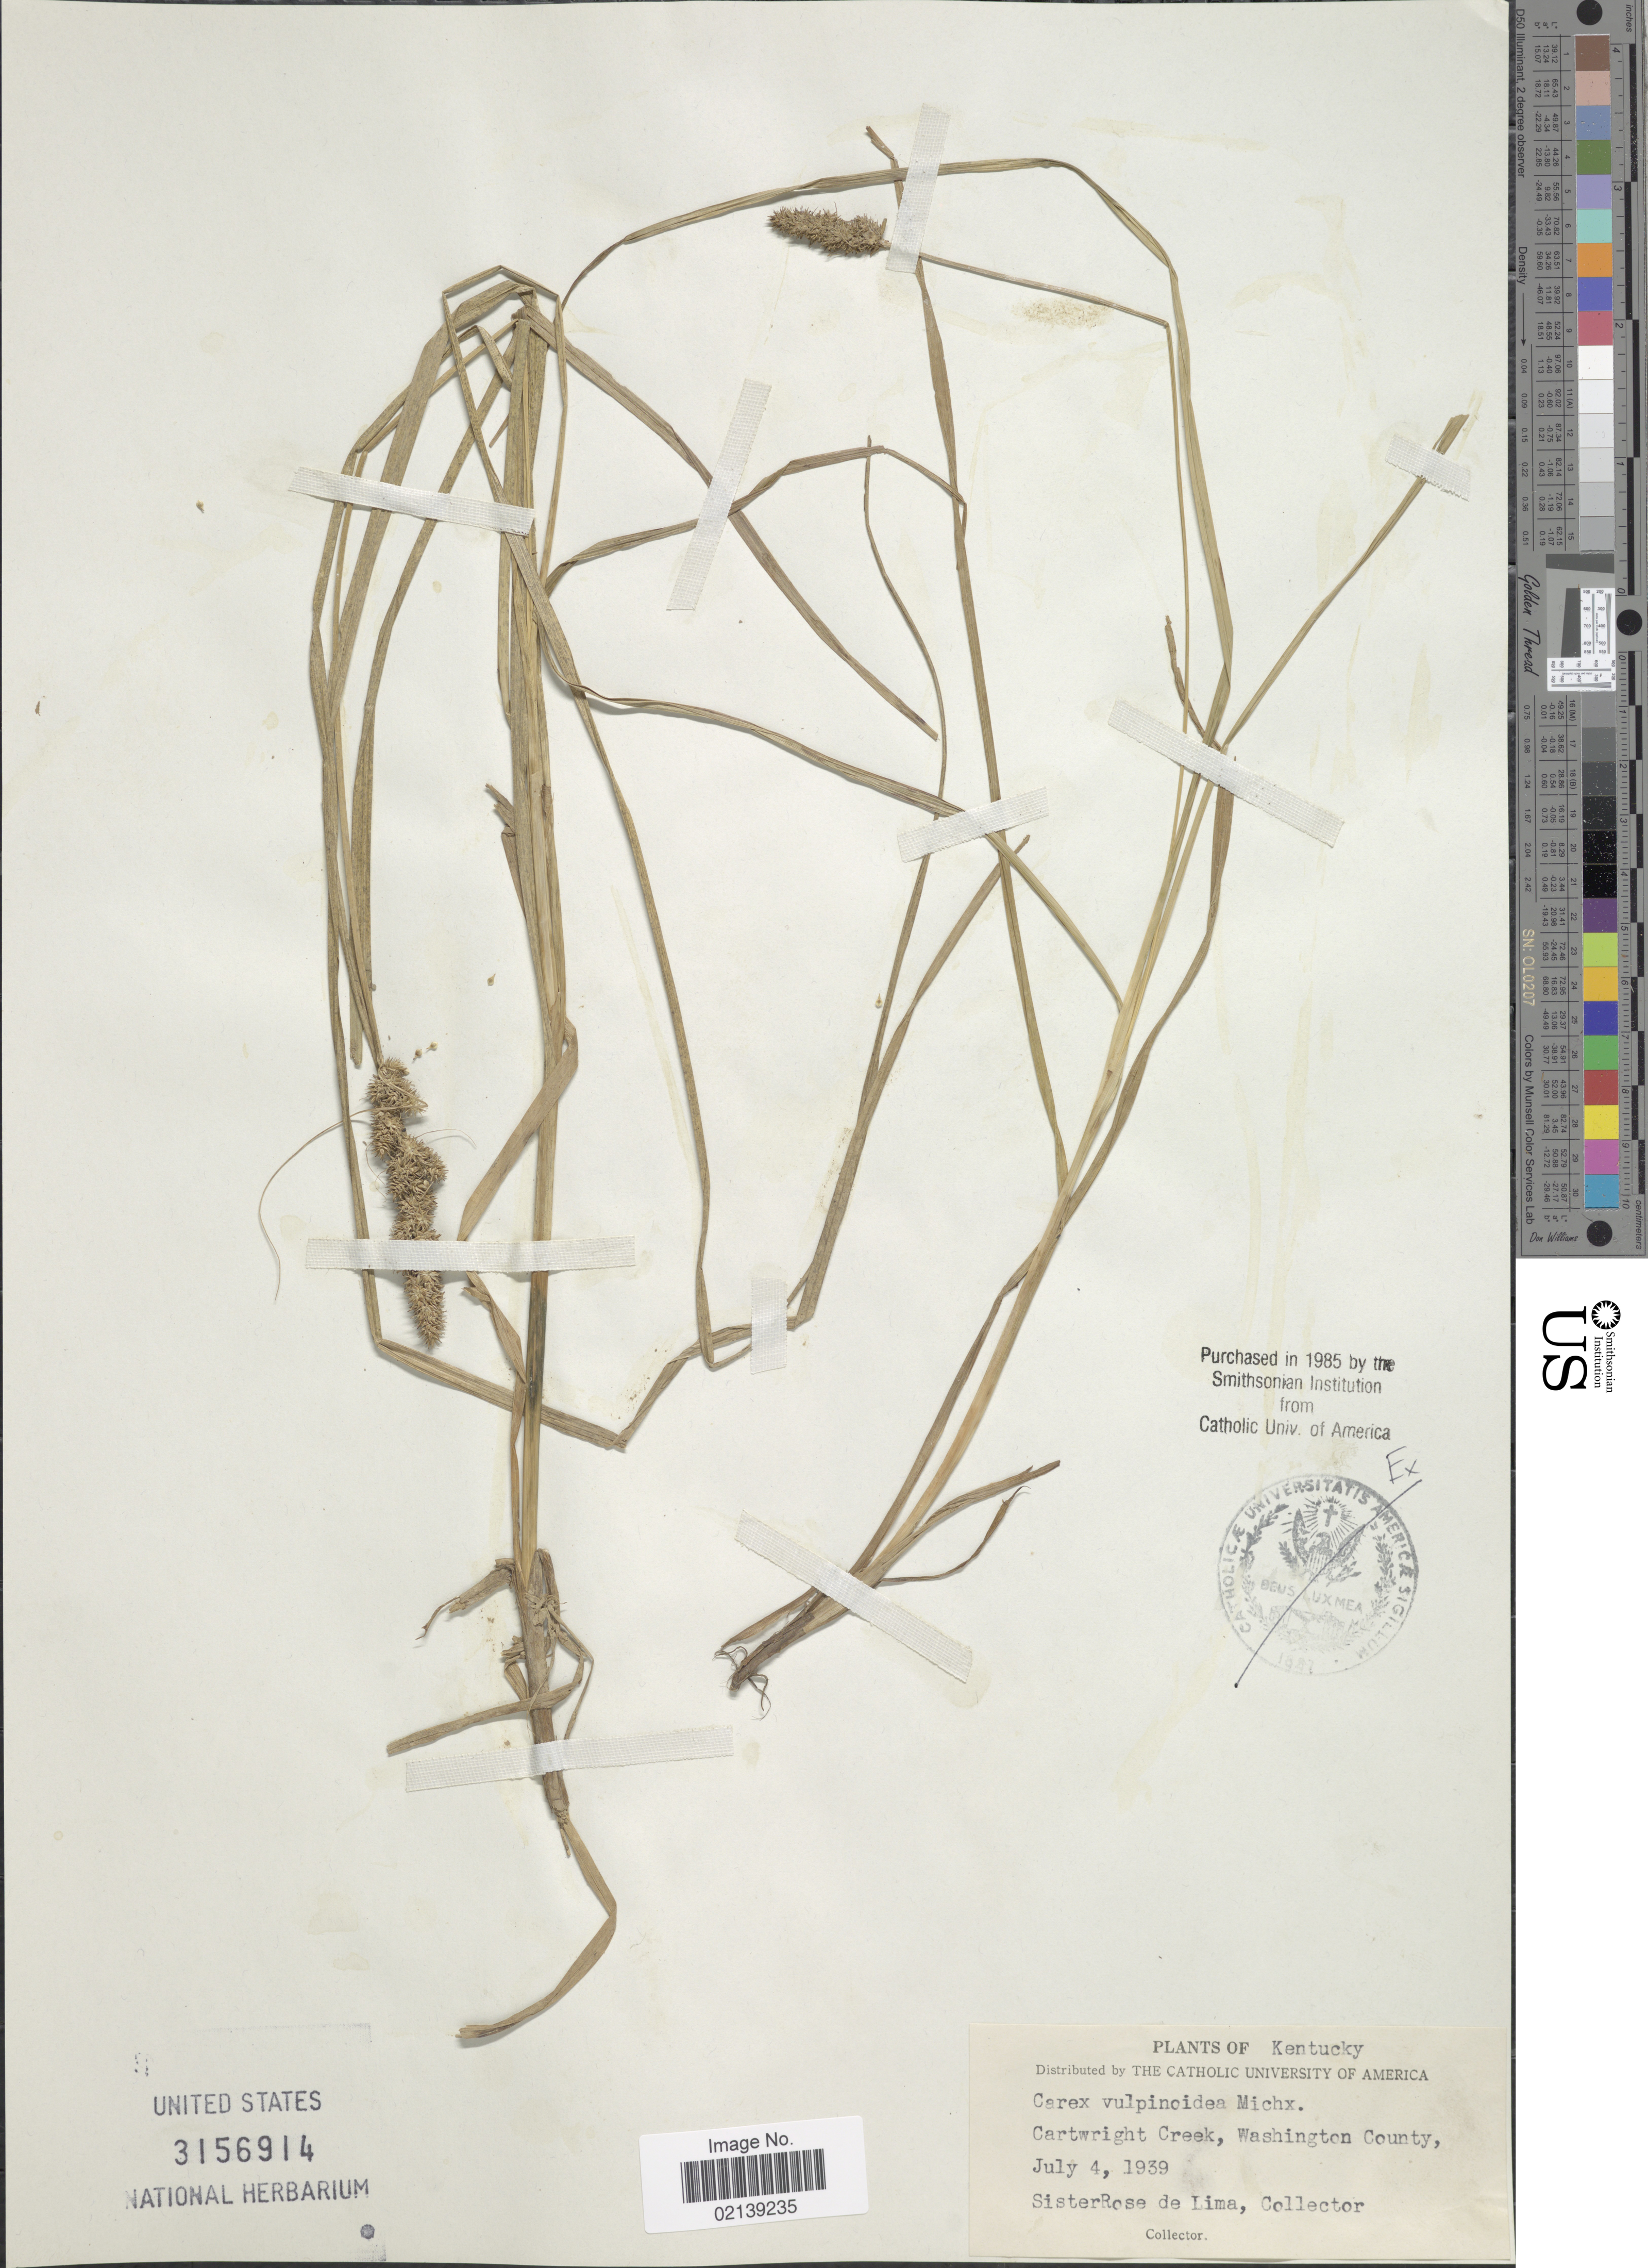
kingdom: Plantae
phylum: Tracheophyta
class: Liliopsida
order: Poales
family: Cyperaceae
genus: Carex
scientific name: Carex vulpinoidea Michx.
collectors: S. Lima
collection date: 1939-07-04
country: United States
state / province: Kentucky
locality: Cartwright Creek, Washington County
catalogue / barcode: US 3156914